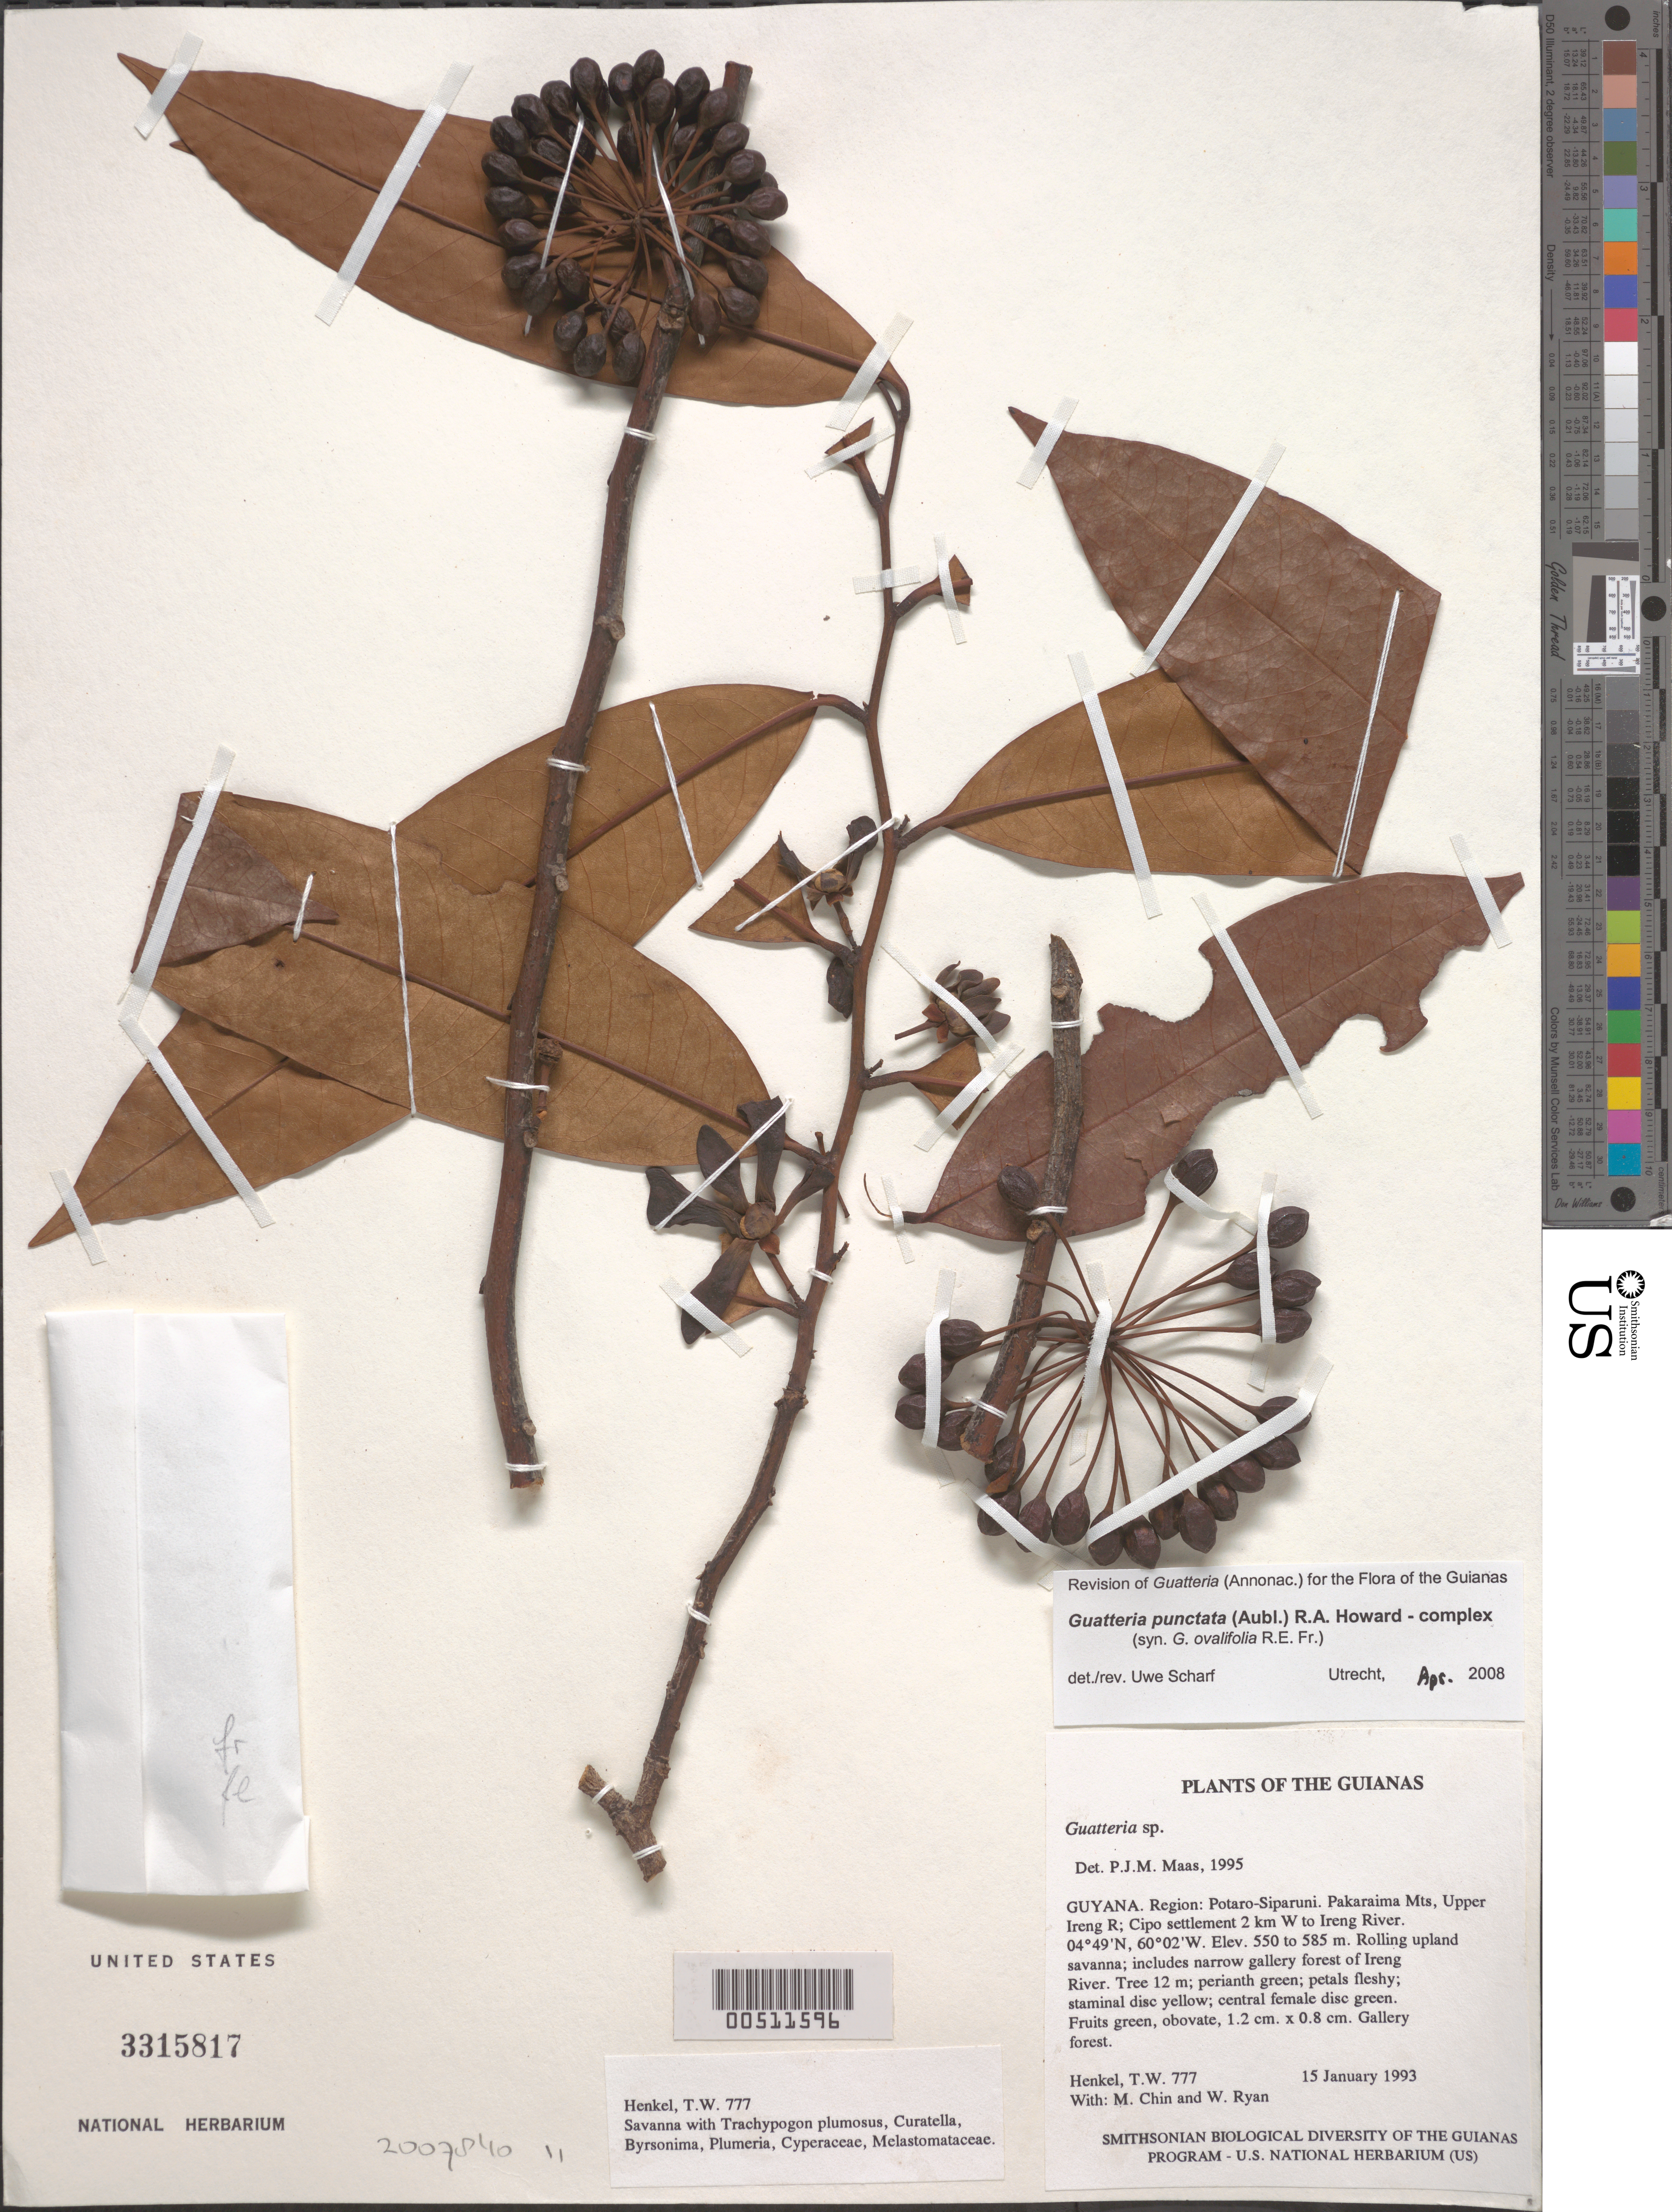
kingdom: Plantae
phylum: Tracheophyta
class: Magnoliopsida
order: Magnoliales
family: Annonaceae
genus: Guatteria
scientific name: Guatteria punctata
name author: (Aubl.) R.A. Howard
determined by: Scharf, U.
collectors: T. Henkel, M. Chin & W. Ryan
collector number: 777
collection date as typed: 15 January 1993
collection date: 1993-01-15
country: Guyana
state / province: Potaro-Siparuni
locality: Pakaraima Mts, Upper Ireng R; Cipo settlement 2 km W to Ireng River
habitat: Rolling upland savanna; includes narrow gallery forest of Ireng River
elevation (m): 550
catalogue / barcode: US 3315817